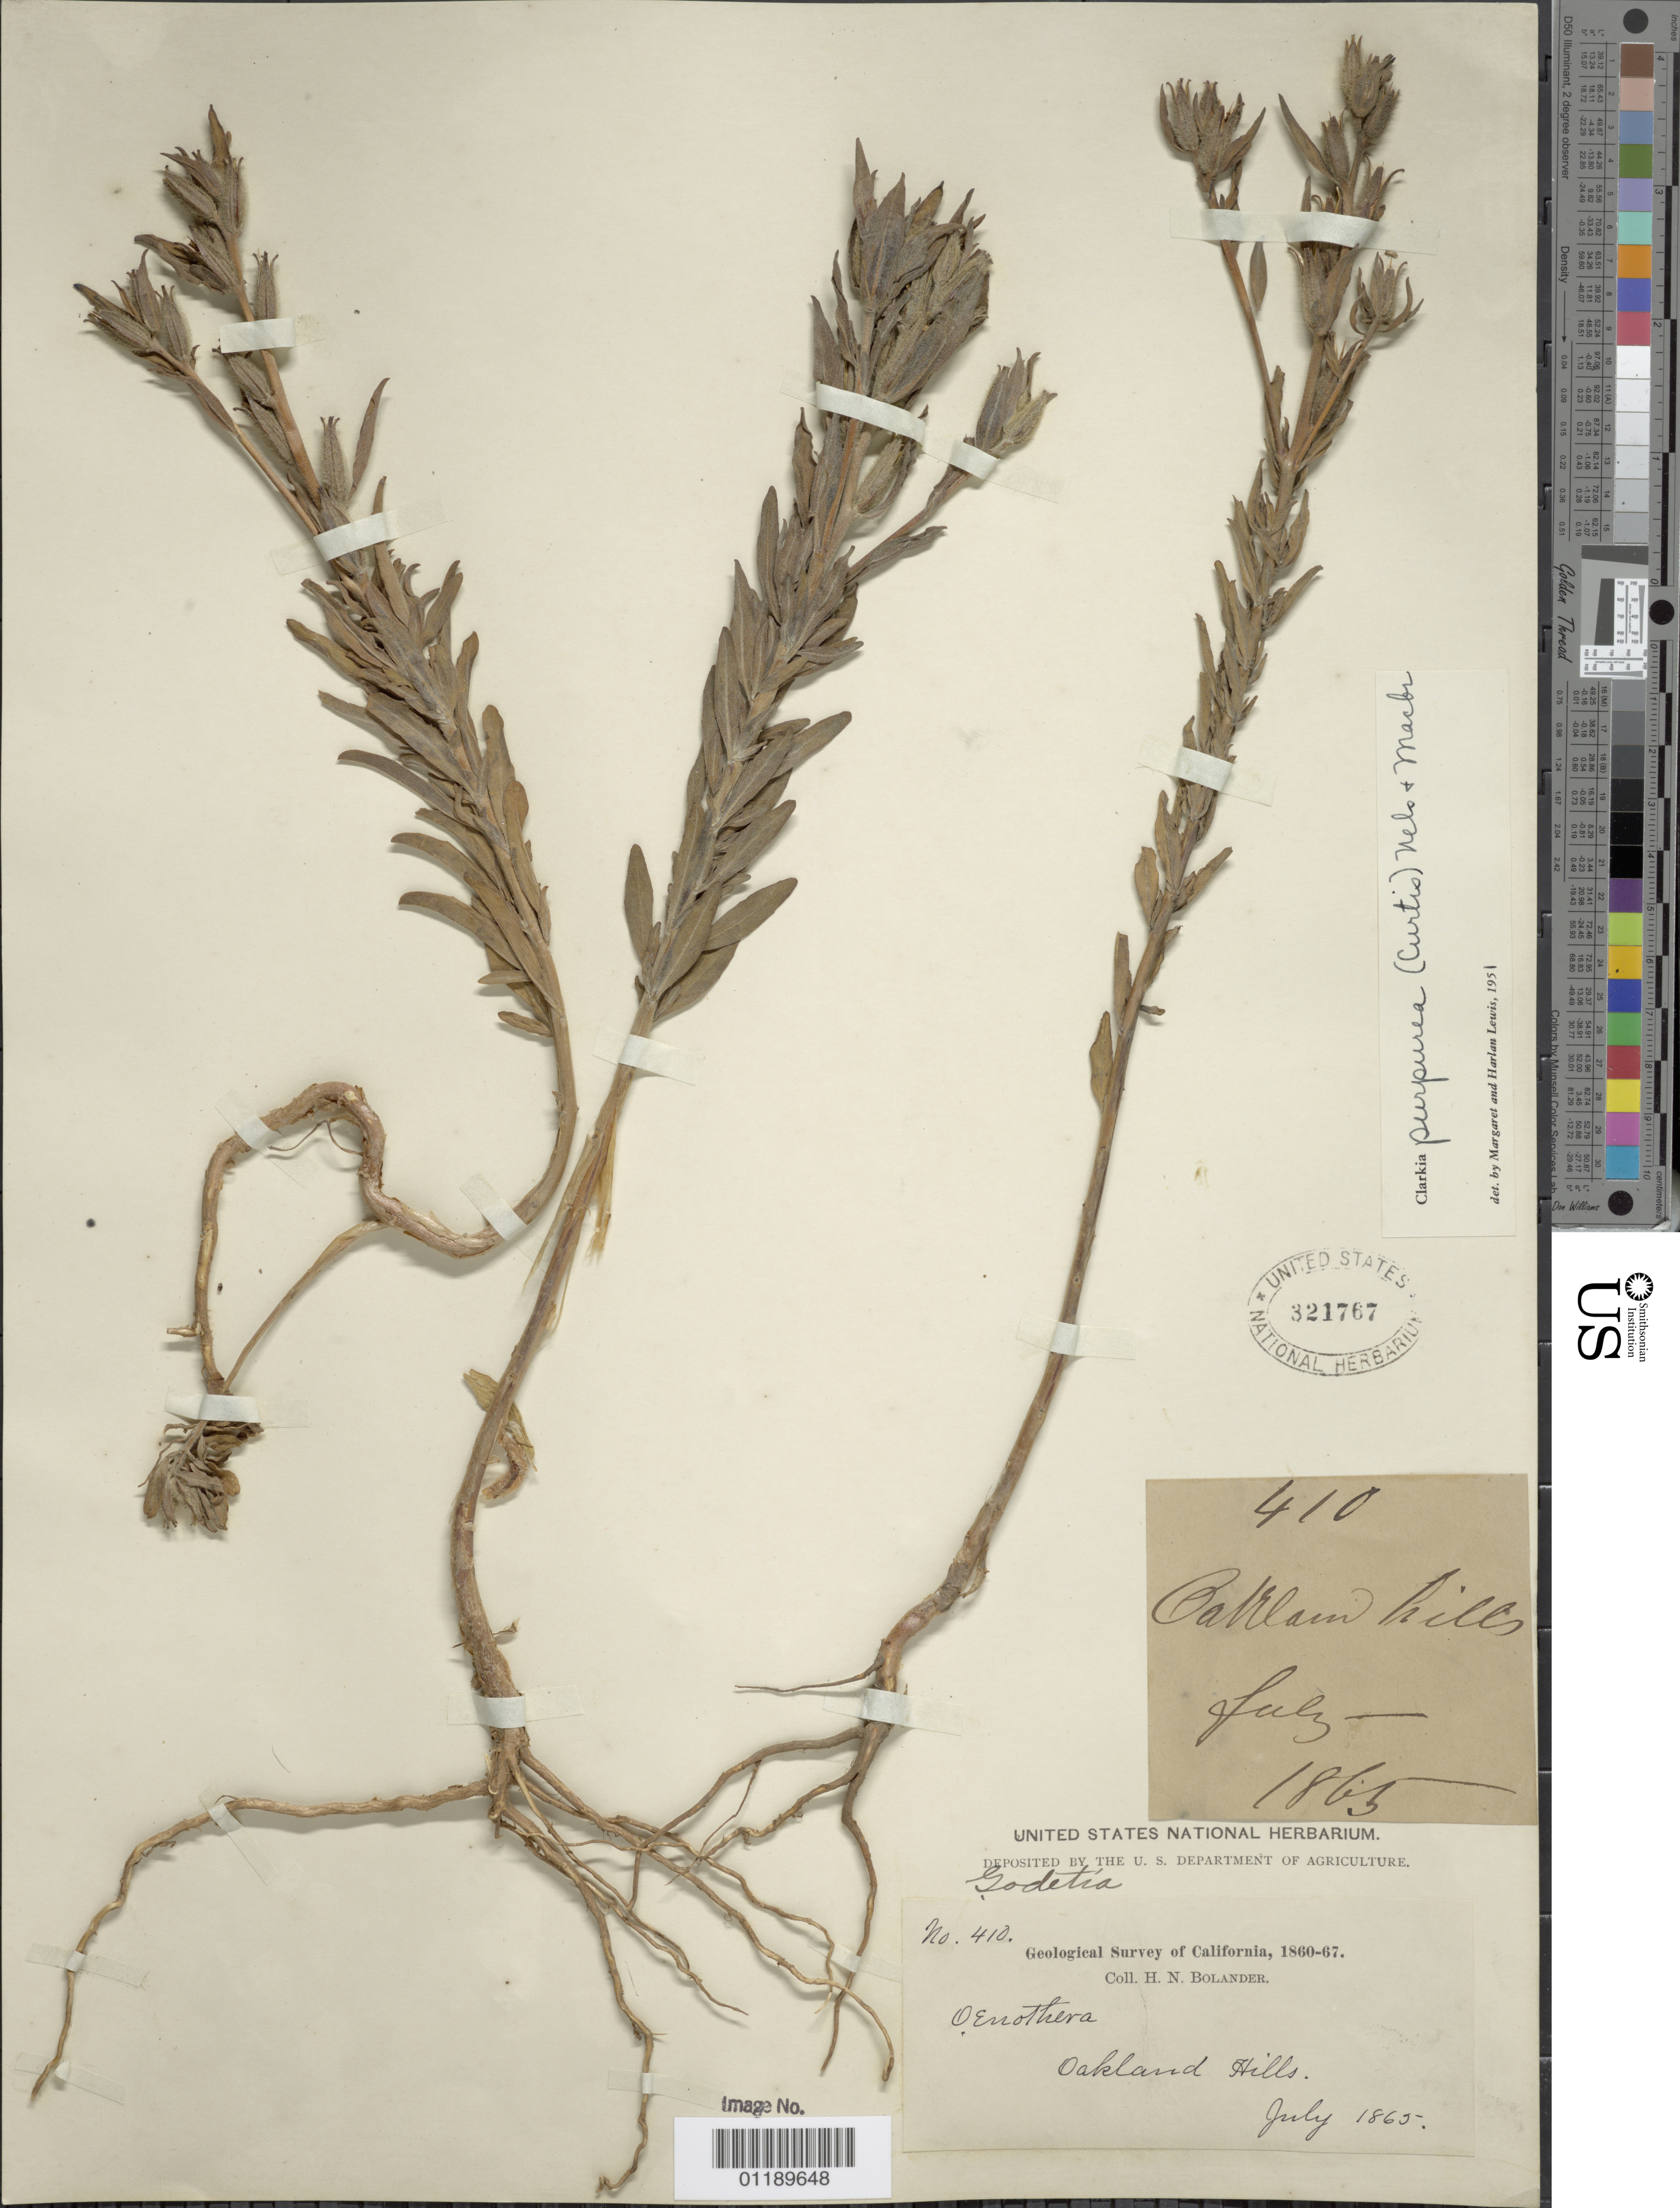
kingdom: Plantae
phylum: Tracheophyta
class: Magnoliopsida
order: Myrtales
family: Onagraceae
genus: Clarkia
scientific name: Clarkia purpurea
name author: (Curtis) A. Nelson & J.F. Macbr.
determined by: Lewis, --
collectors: H. Bolander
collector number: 410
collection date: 1865-07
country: United States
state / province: California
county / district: Alameda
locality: Oakland Hills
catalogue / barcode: US 321767